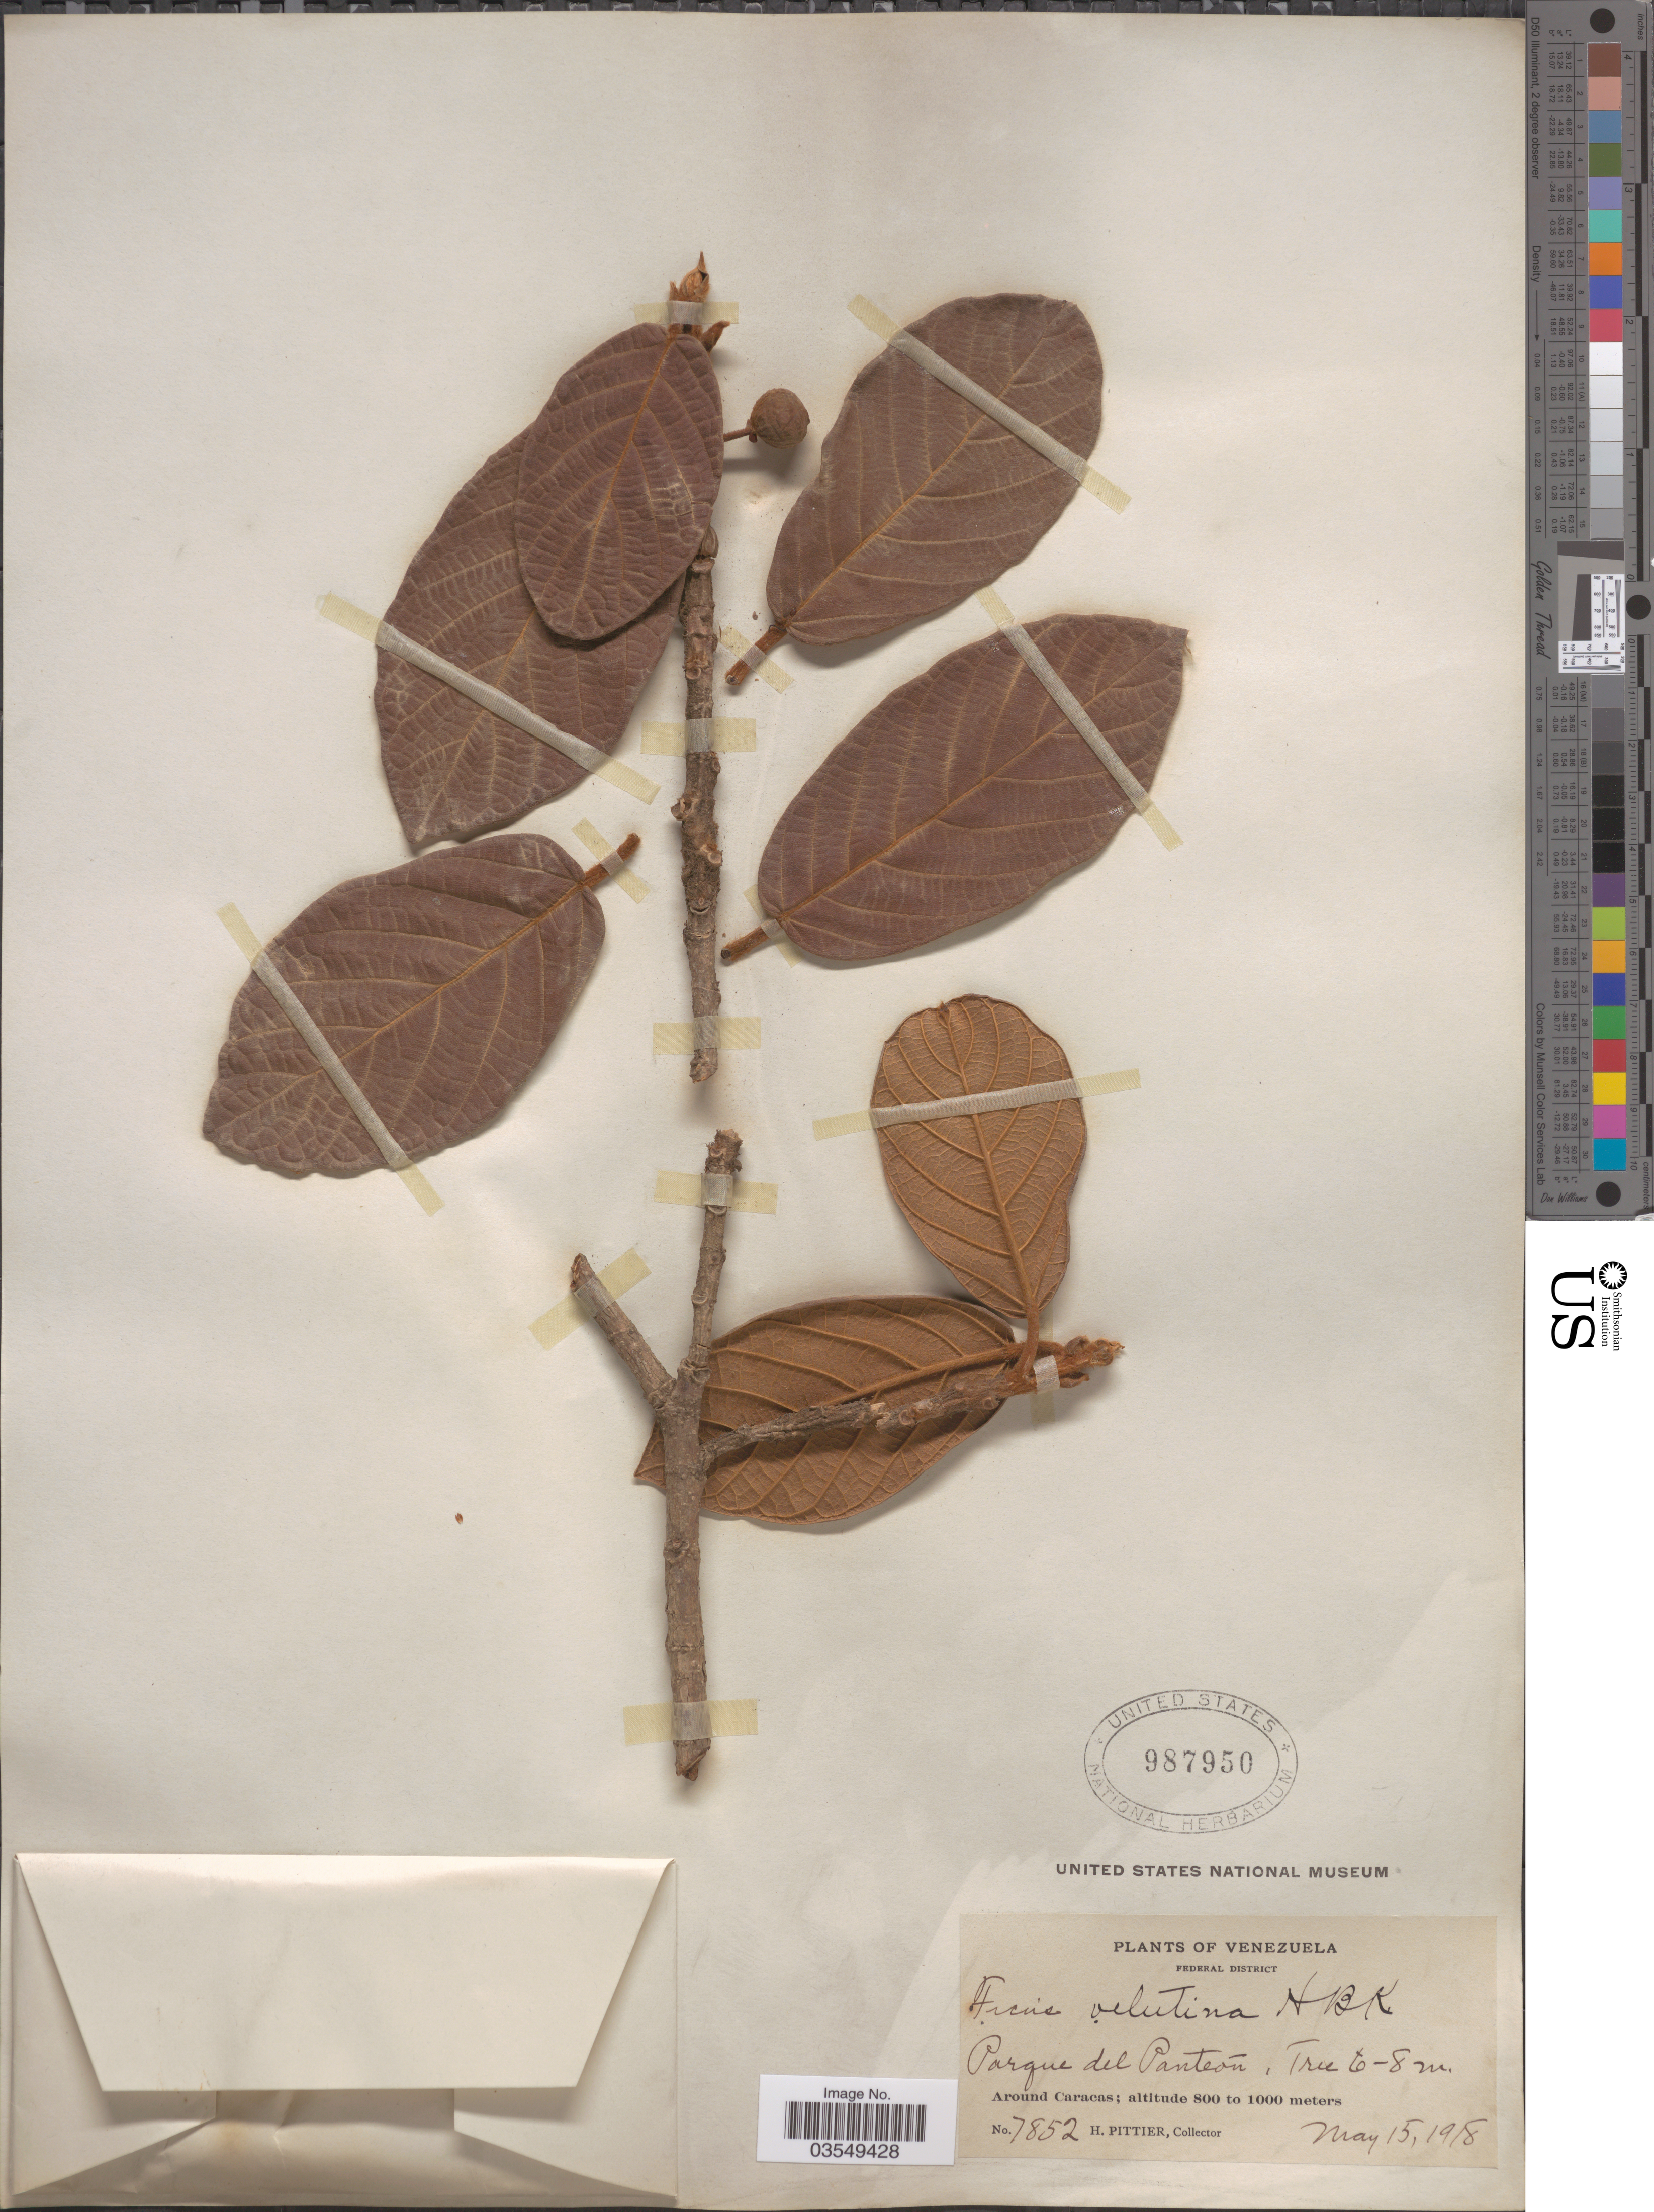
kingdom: Plantae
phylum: Tracheophyta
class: Magnoliopsida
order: Rosales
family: Moraceae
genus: Ficus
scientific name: Ficus velutina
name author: Humb. & Bonpl. ex Willd.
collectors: H. F. Pittier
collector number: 7852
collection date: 1918-05-15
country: Venezuela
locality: Federal District. Parque del Panteón. Around Caracas.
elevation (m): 800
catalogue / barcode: US 987950